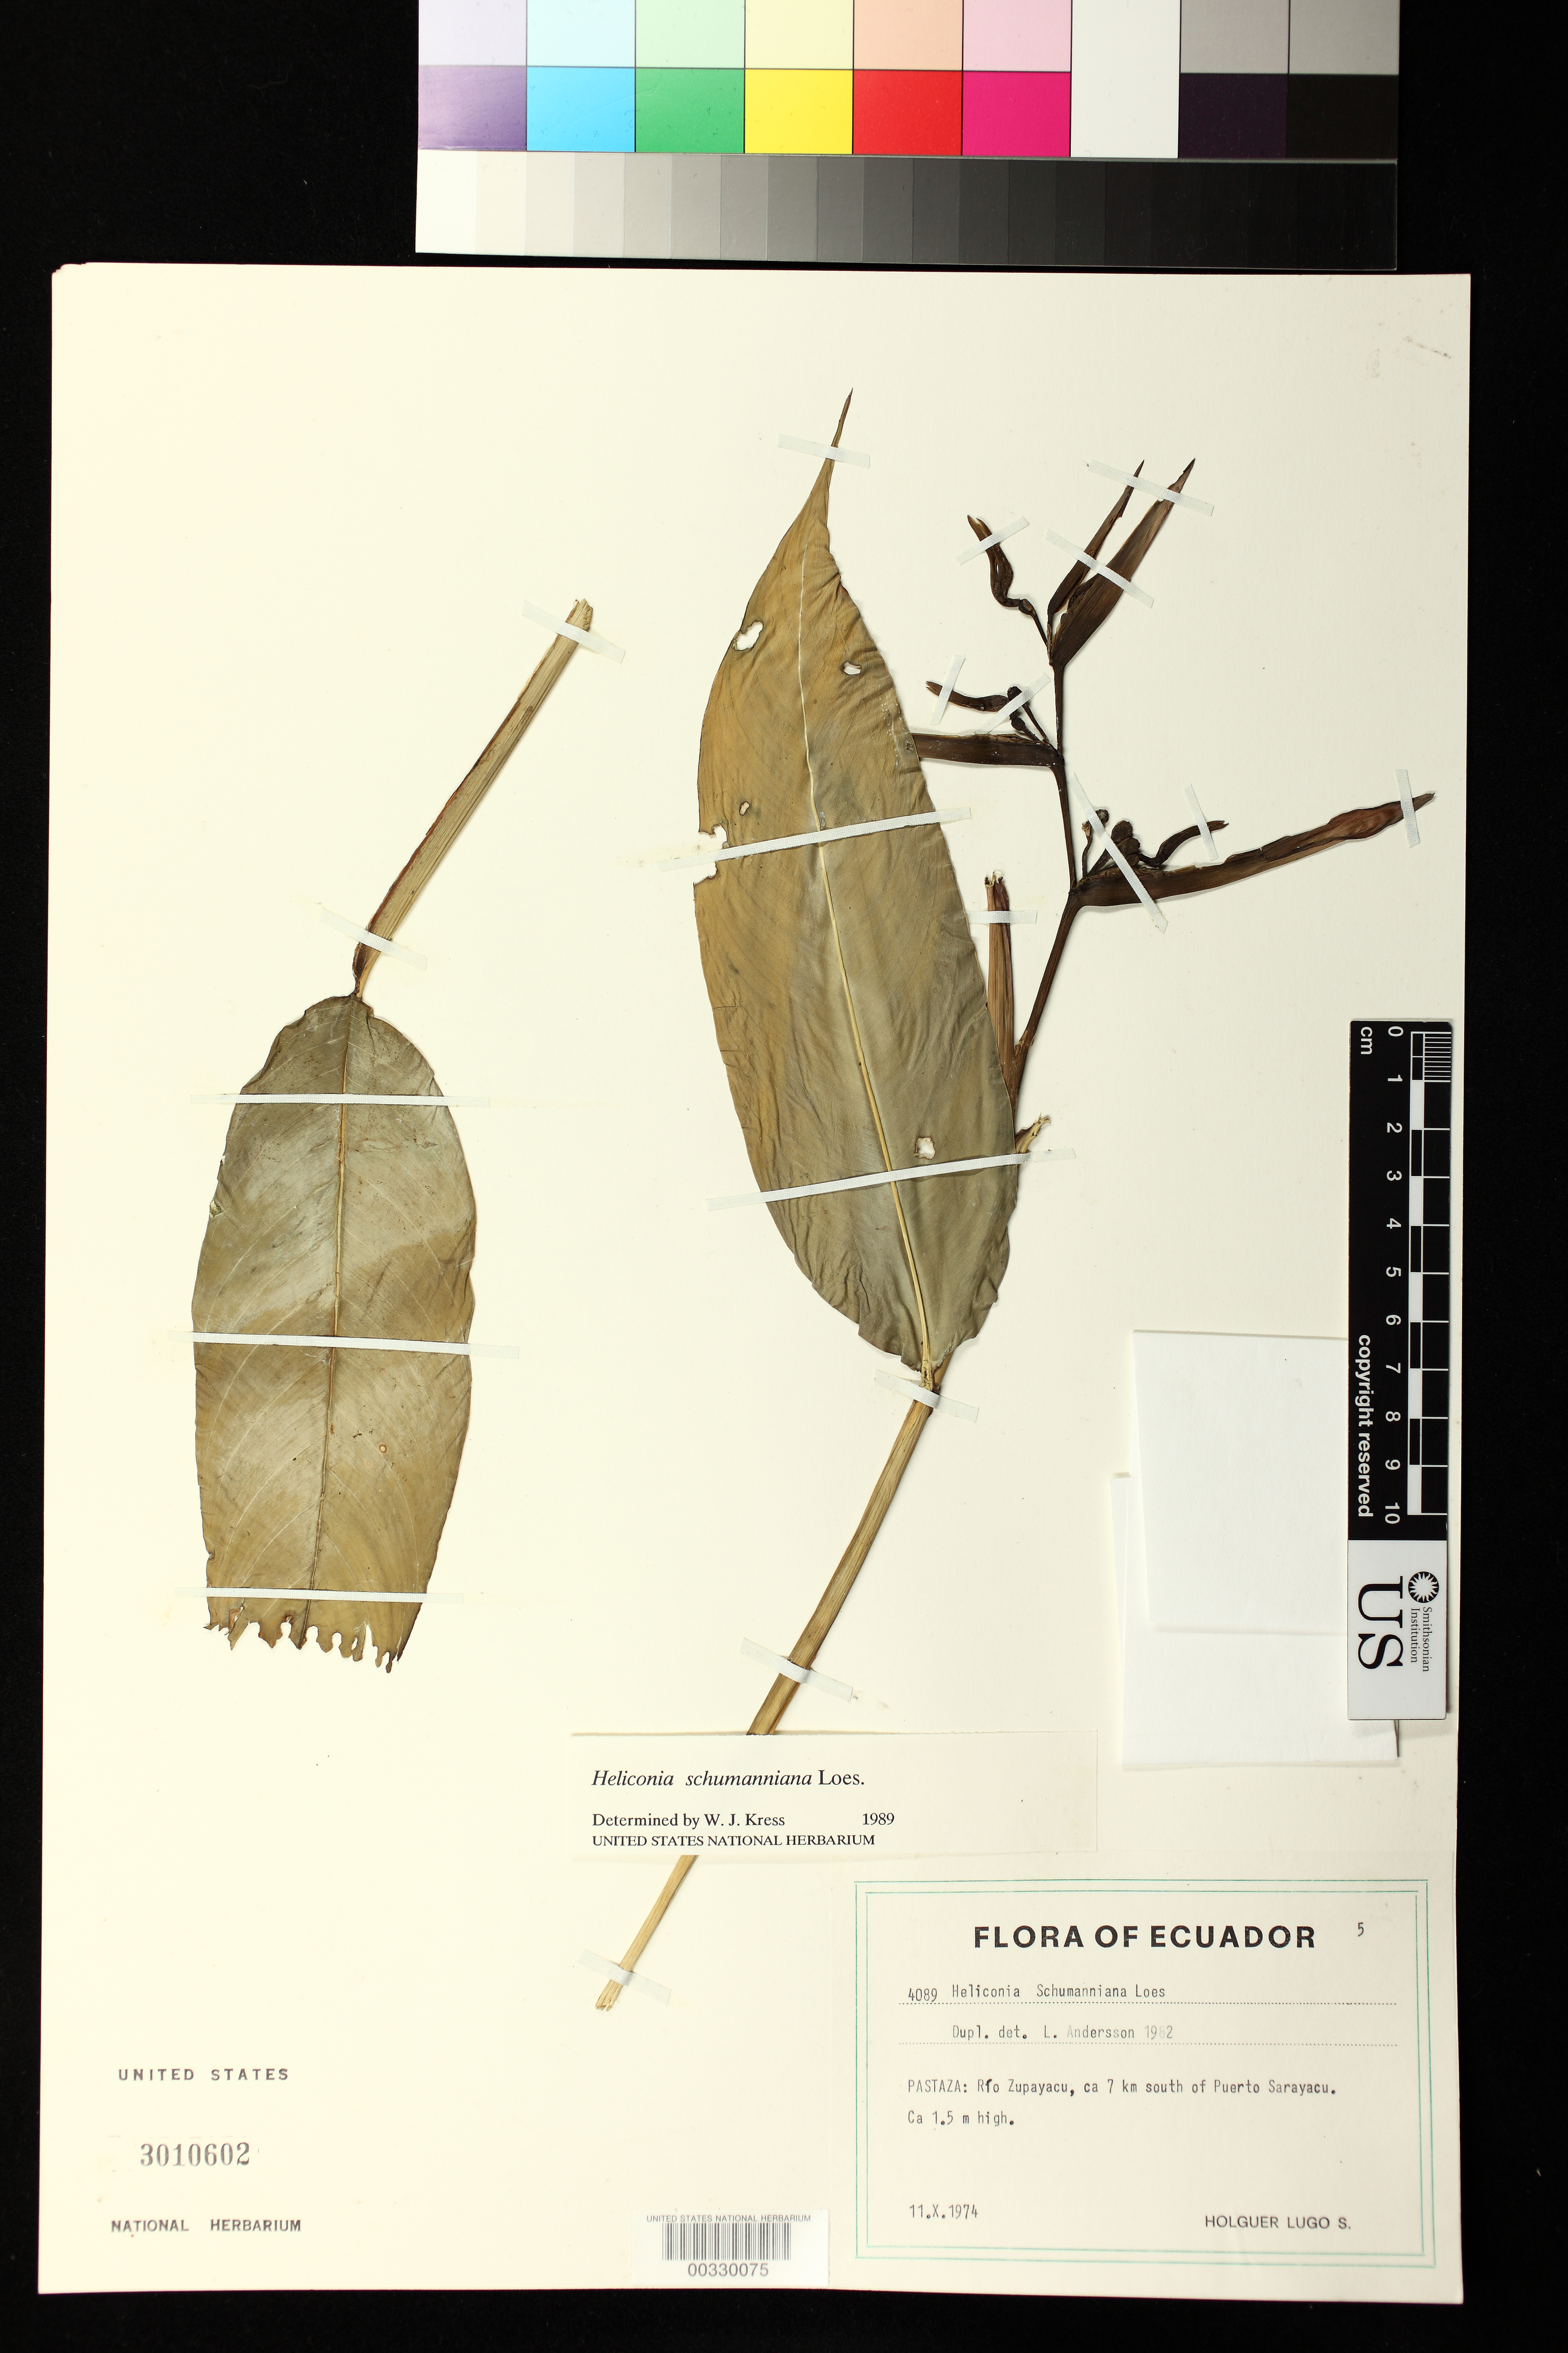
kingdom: Plantae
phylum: Tracheophyta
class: Liliopsida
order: Zingiberales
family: Heliconiaceae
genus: Heliconia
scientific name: Heliconia schumanniana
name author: Loes.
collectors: H. Lugo S.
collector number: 4089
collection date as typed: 11 Oct 1974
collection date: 1974-10-11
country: Ecuador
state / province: Pastaza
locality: Rio Zupayacu, ca 7 km S of Puerto Sarayacu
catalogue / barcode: US 3010602